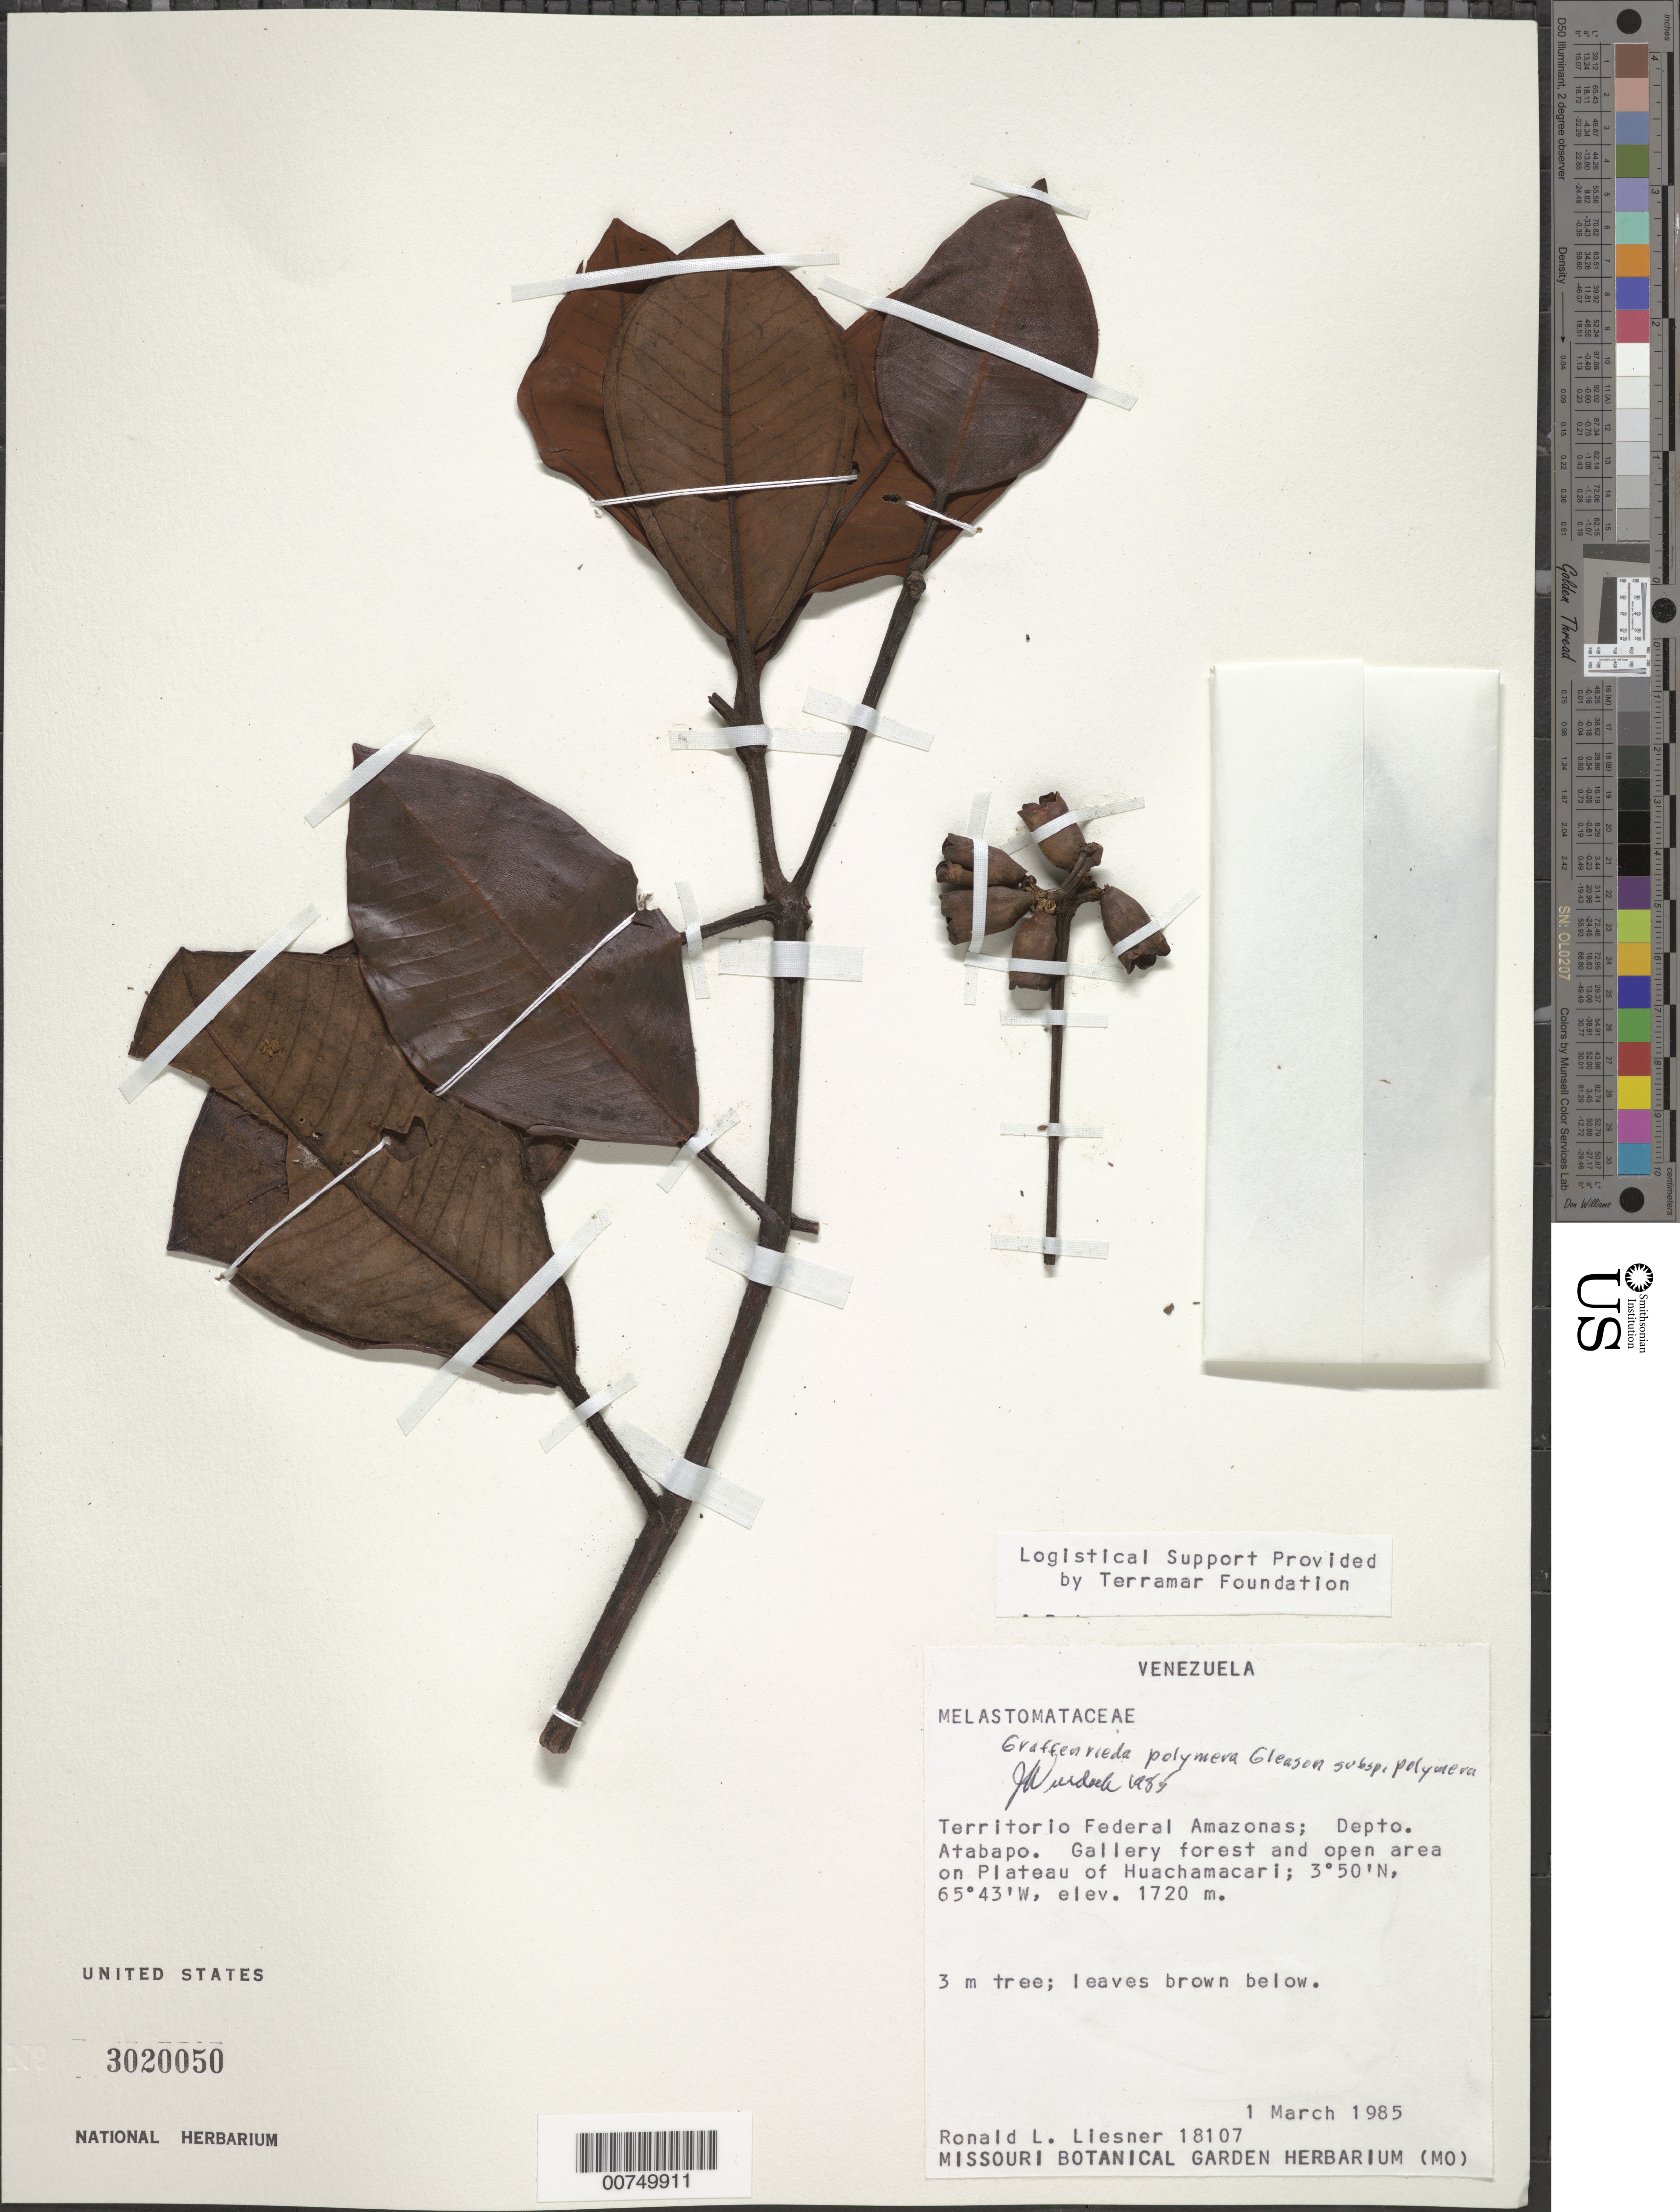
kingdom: Plantae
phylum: Tracheophyta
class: Magnoliopsida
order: Myrtales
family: Melastomataceae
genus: Graffenrieda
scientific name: Graffenrieda polymera subsp. polymera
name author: Gleason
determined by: Wurdack, John J., (US), US (UNITED STATES)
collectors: R. L. Liesner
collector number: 18107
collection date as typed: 1-Mar-85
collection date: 1985-03-01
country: Venezuela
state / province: Amazonas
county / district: Atabapo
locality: Huachamacari Plateau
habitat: Gallery forest and open area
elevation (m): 1720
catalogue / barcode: US 3020050